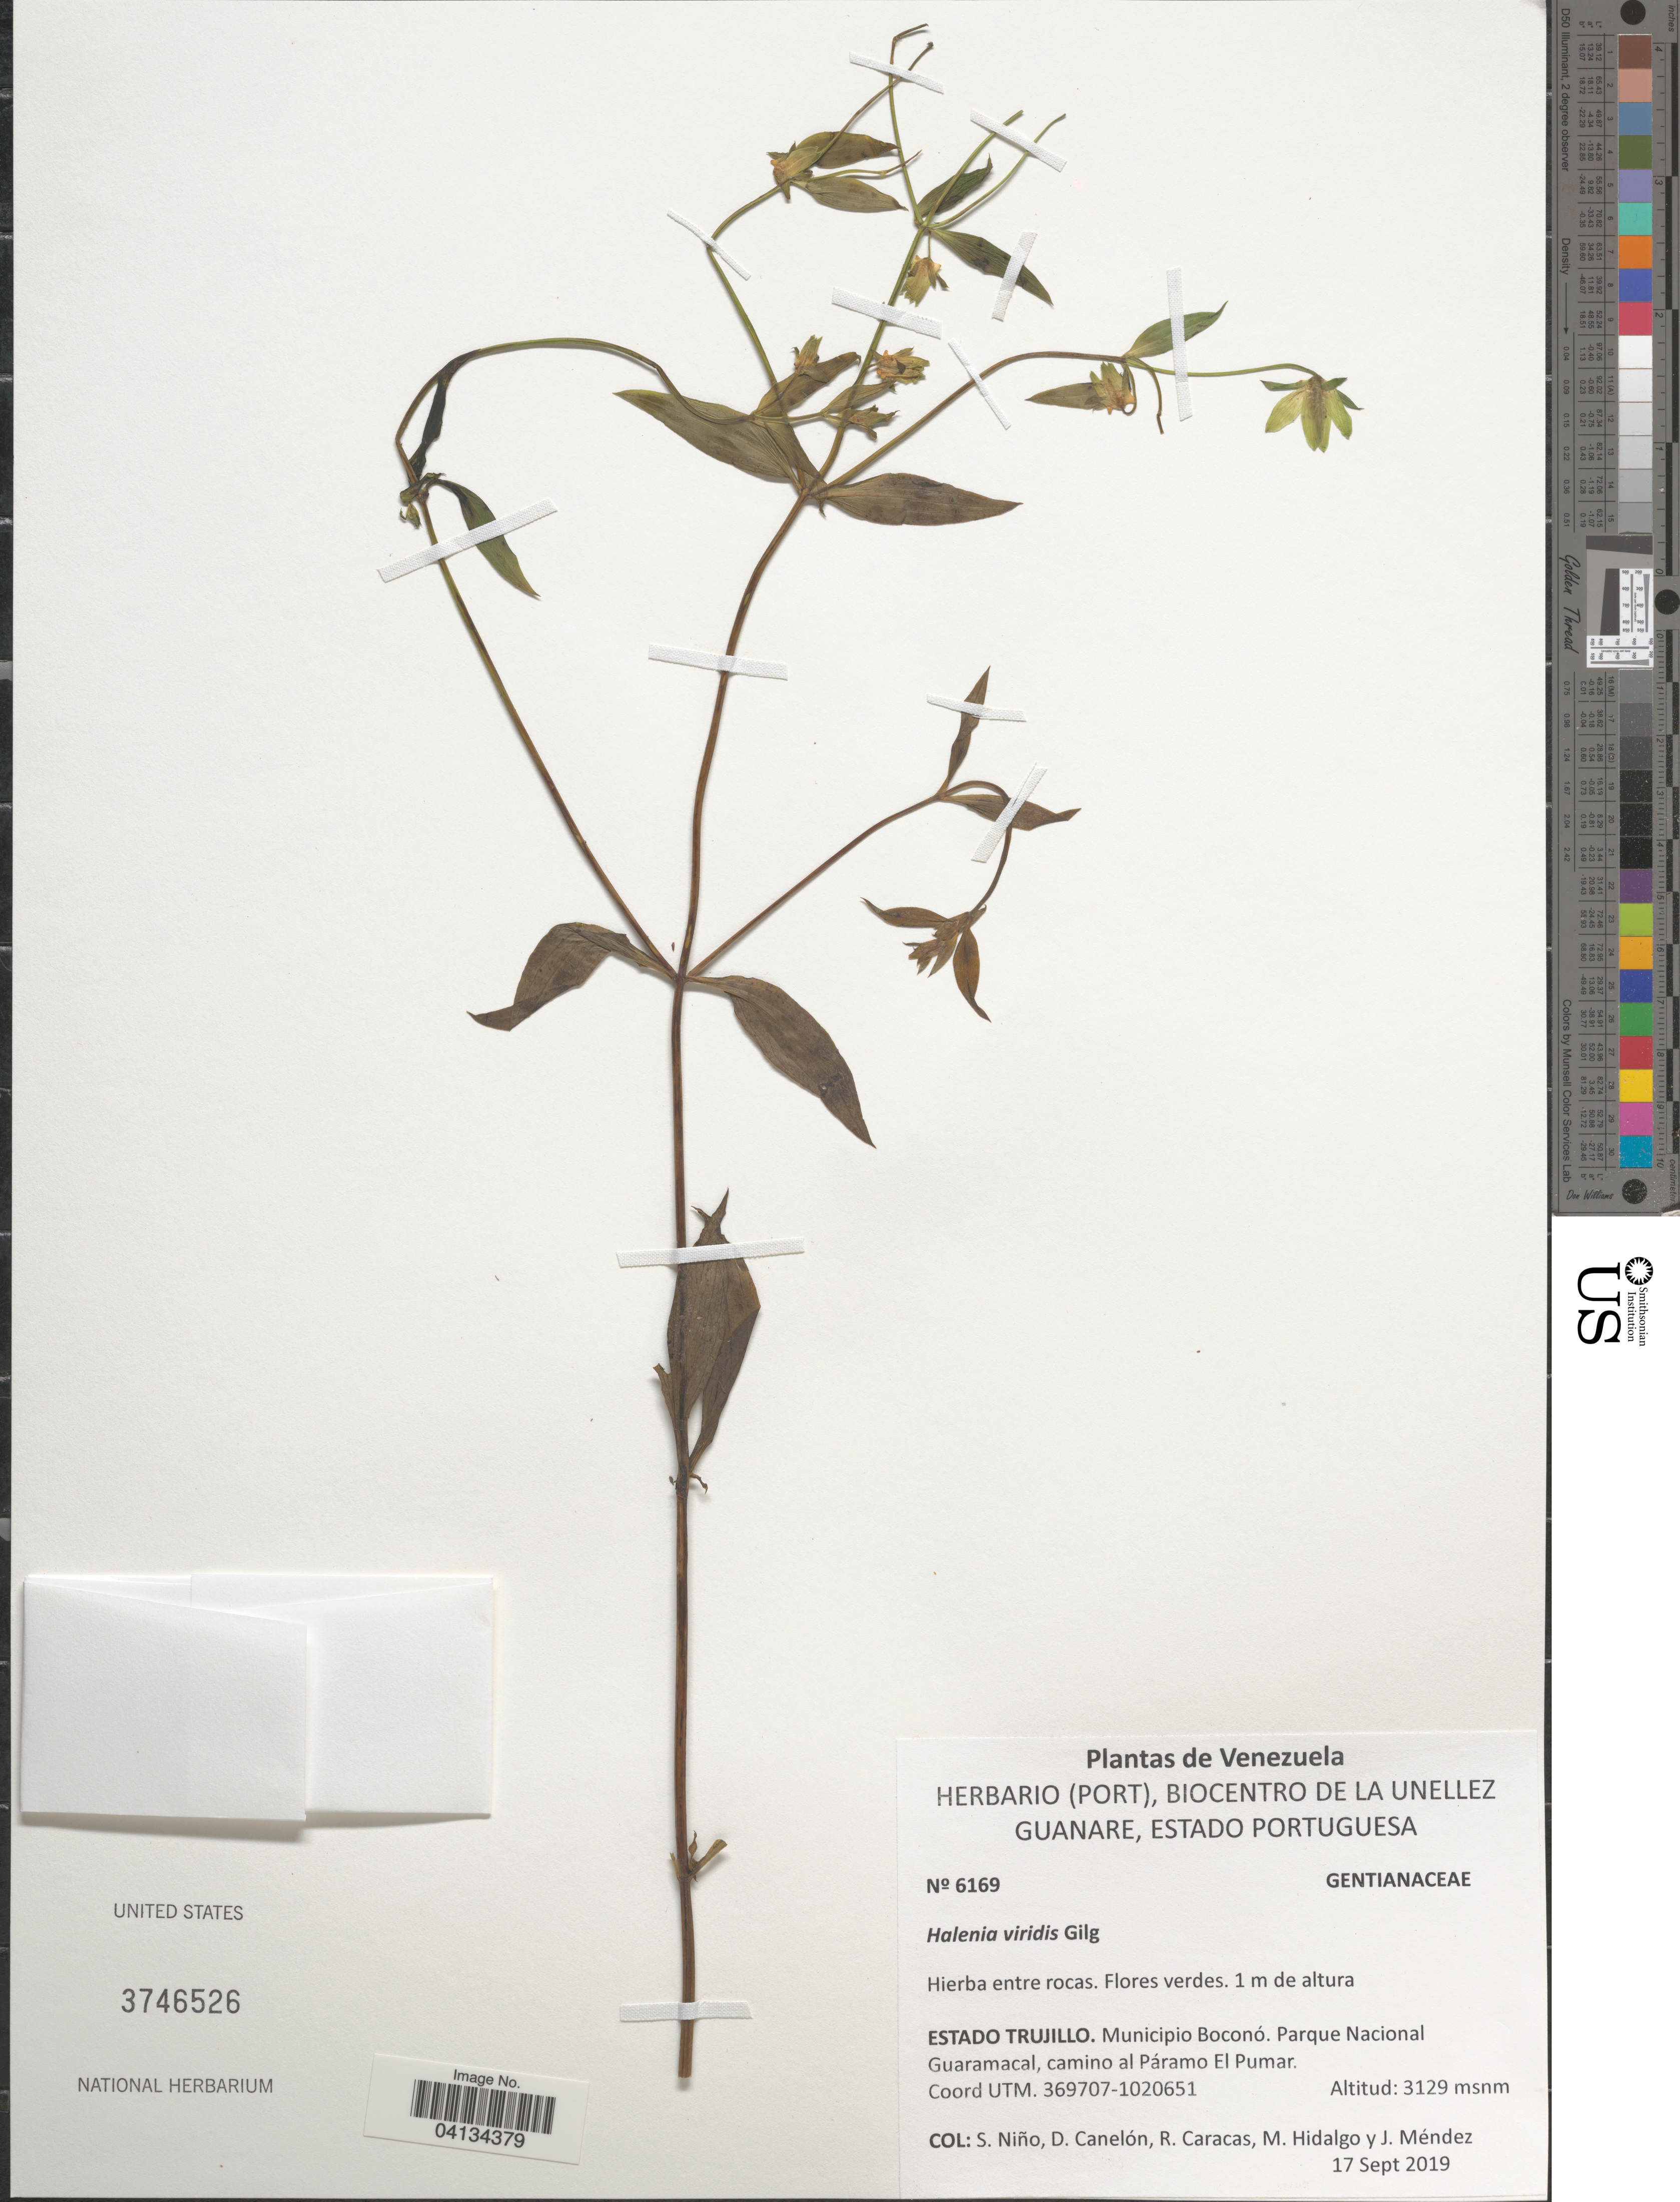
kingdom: Plantae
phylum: Tracheophyta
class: Magnoliopsida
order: Gentianales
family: Gentianaceae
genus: Halenia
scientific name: Halenia viridis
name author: (Griseb.) Gilg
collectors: S. M. Niño, D. Canelón, R. Caracas, M. Hidalgo & J. Mendez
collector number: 6169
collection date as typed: Transcribed d/m/y: 17/9/2019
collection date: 2019-09-17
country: Venezuela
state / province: Trujillo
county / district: Boconó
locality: Parque Nacional Guaramacal, camino al Páramo El Pumar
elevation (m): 3129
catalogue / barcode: US 3746526